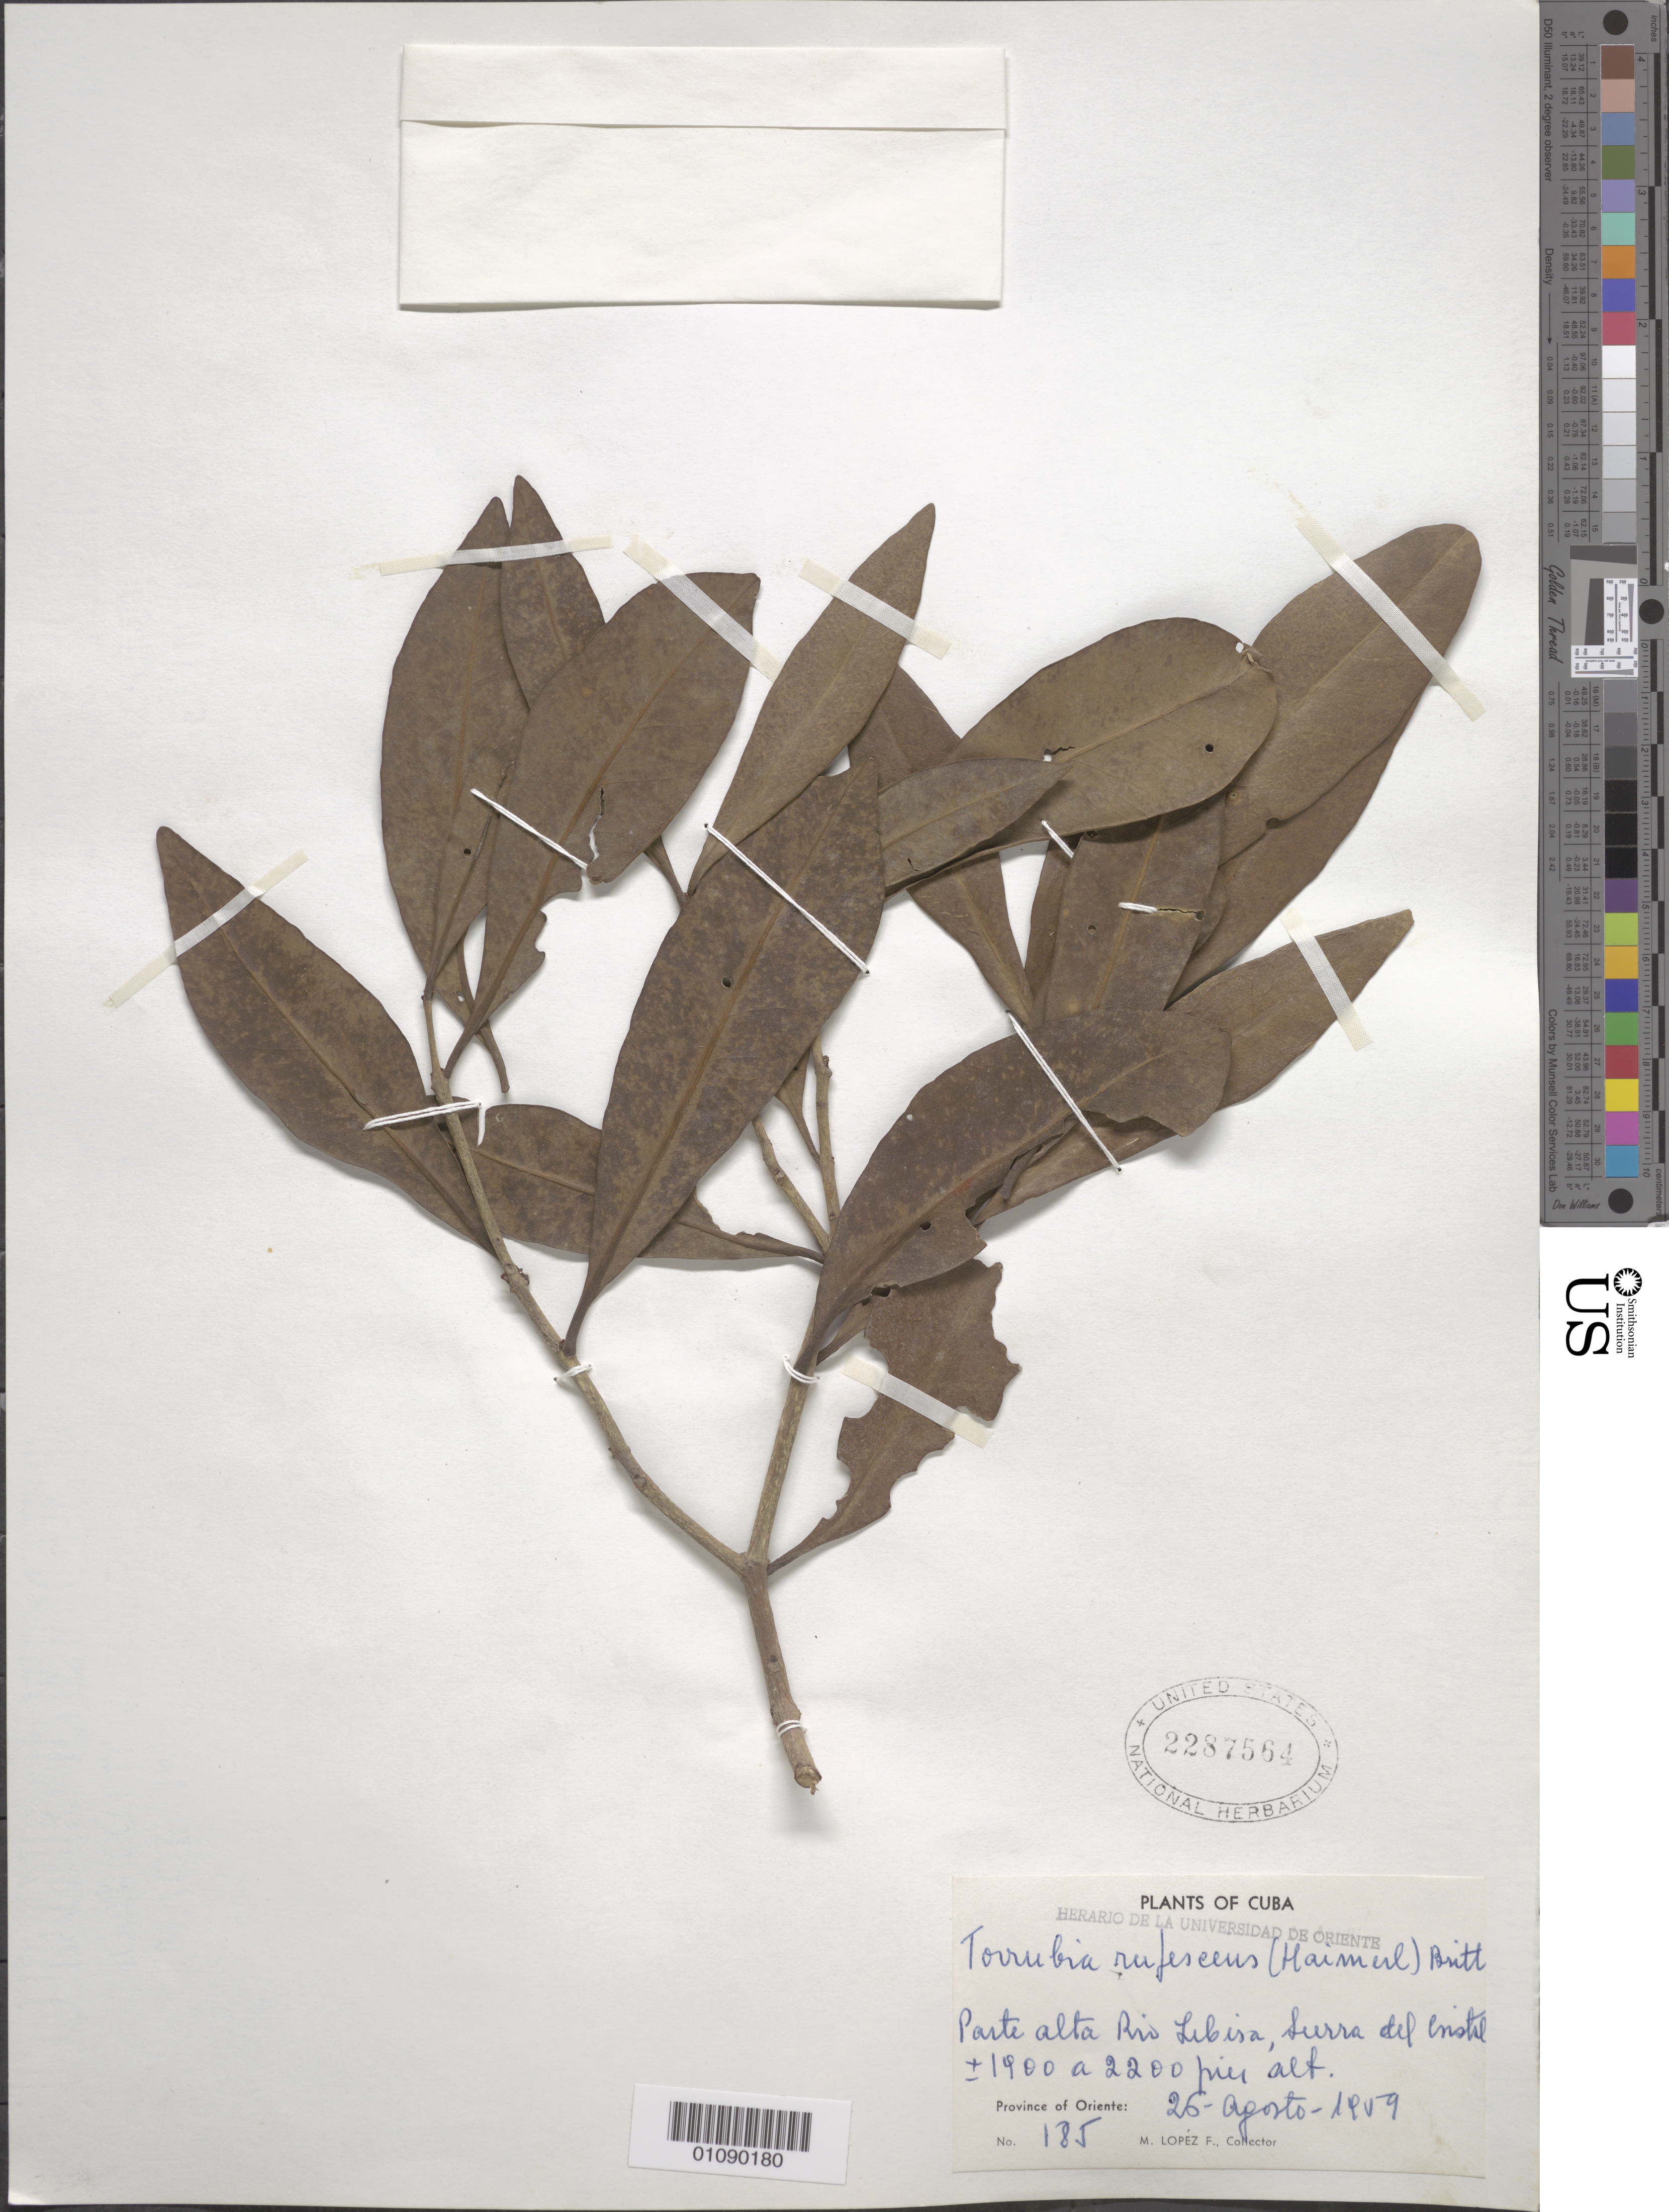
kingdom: Plantae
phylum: Tracheophyta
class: Magnoliopsida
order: Caryophyllales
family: Nyctaginaceae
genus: Guapira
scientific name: Guapira rufescens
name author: (Griseb.) Lundell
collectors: M. López Figueiras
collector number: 185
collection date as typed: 25 Aug 1959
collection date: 1959-08-25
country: Cuba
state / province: Holguín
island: Cuba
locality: Parte alta Rio Lebisa, Sierra del Cristal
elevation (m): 427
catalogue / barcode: US 2287564